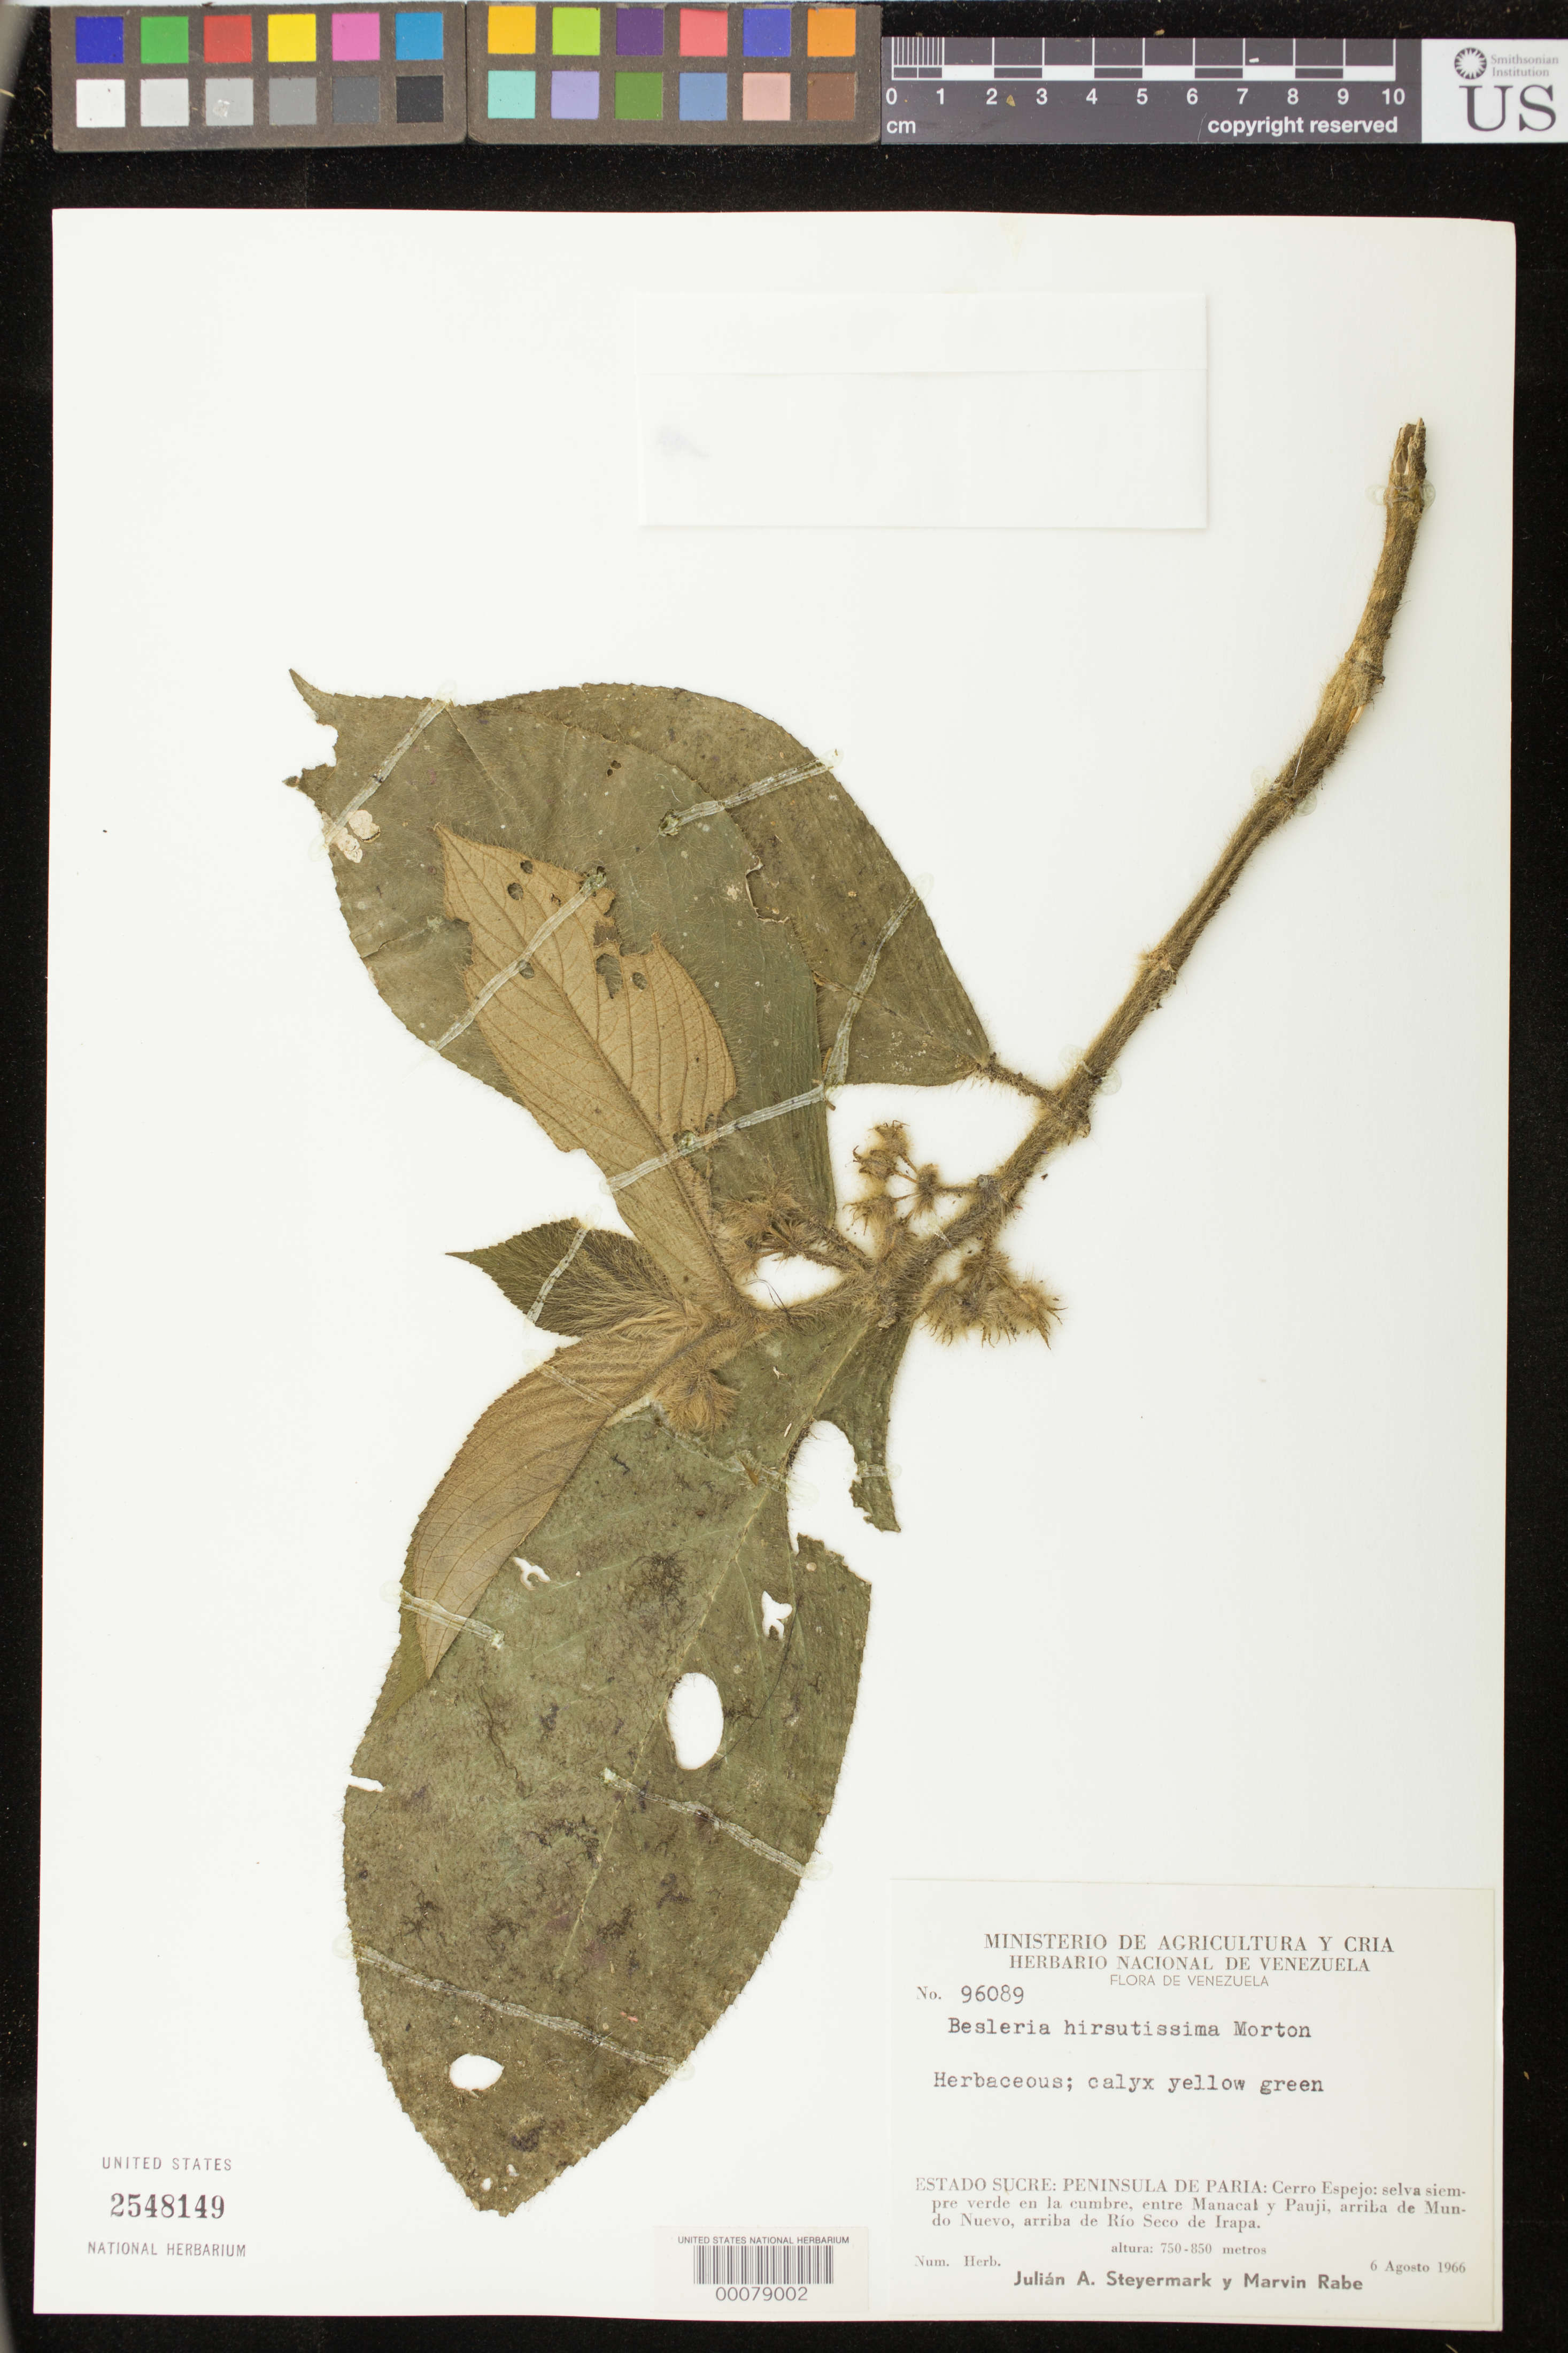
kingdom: Plantae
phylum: Tracheophyta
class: Magnoliopsida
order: Lamiales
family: Gesneriaceae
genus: Besleria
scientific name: Besleria hirsutissima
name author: (Benth.) Fritsch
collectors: J. Steyermark & M. Rabe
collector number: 96089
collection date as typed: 06 Aug 1966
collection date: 1966-08-06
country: Venezuela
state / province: Sucre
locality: Peninsula de Paria, Cerro Espejo, between Manacal and Pauji, above Mundo Nuevo, above Rio Seco de Irapa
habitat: Evergreen forest on the summit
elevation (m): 750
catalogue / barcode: US 2548149